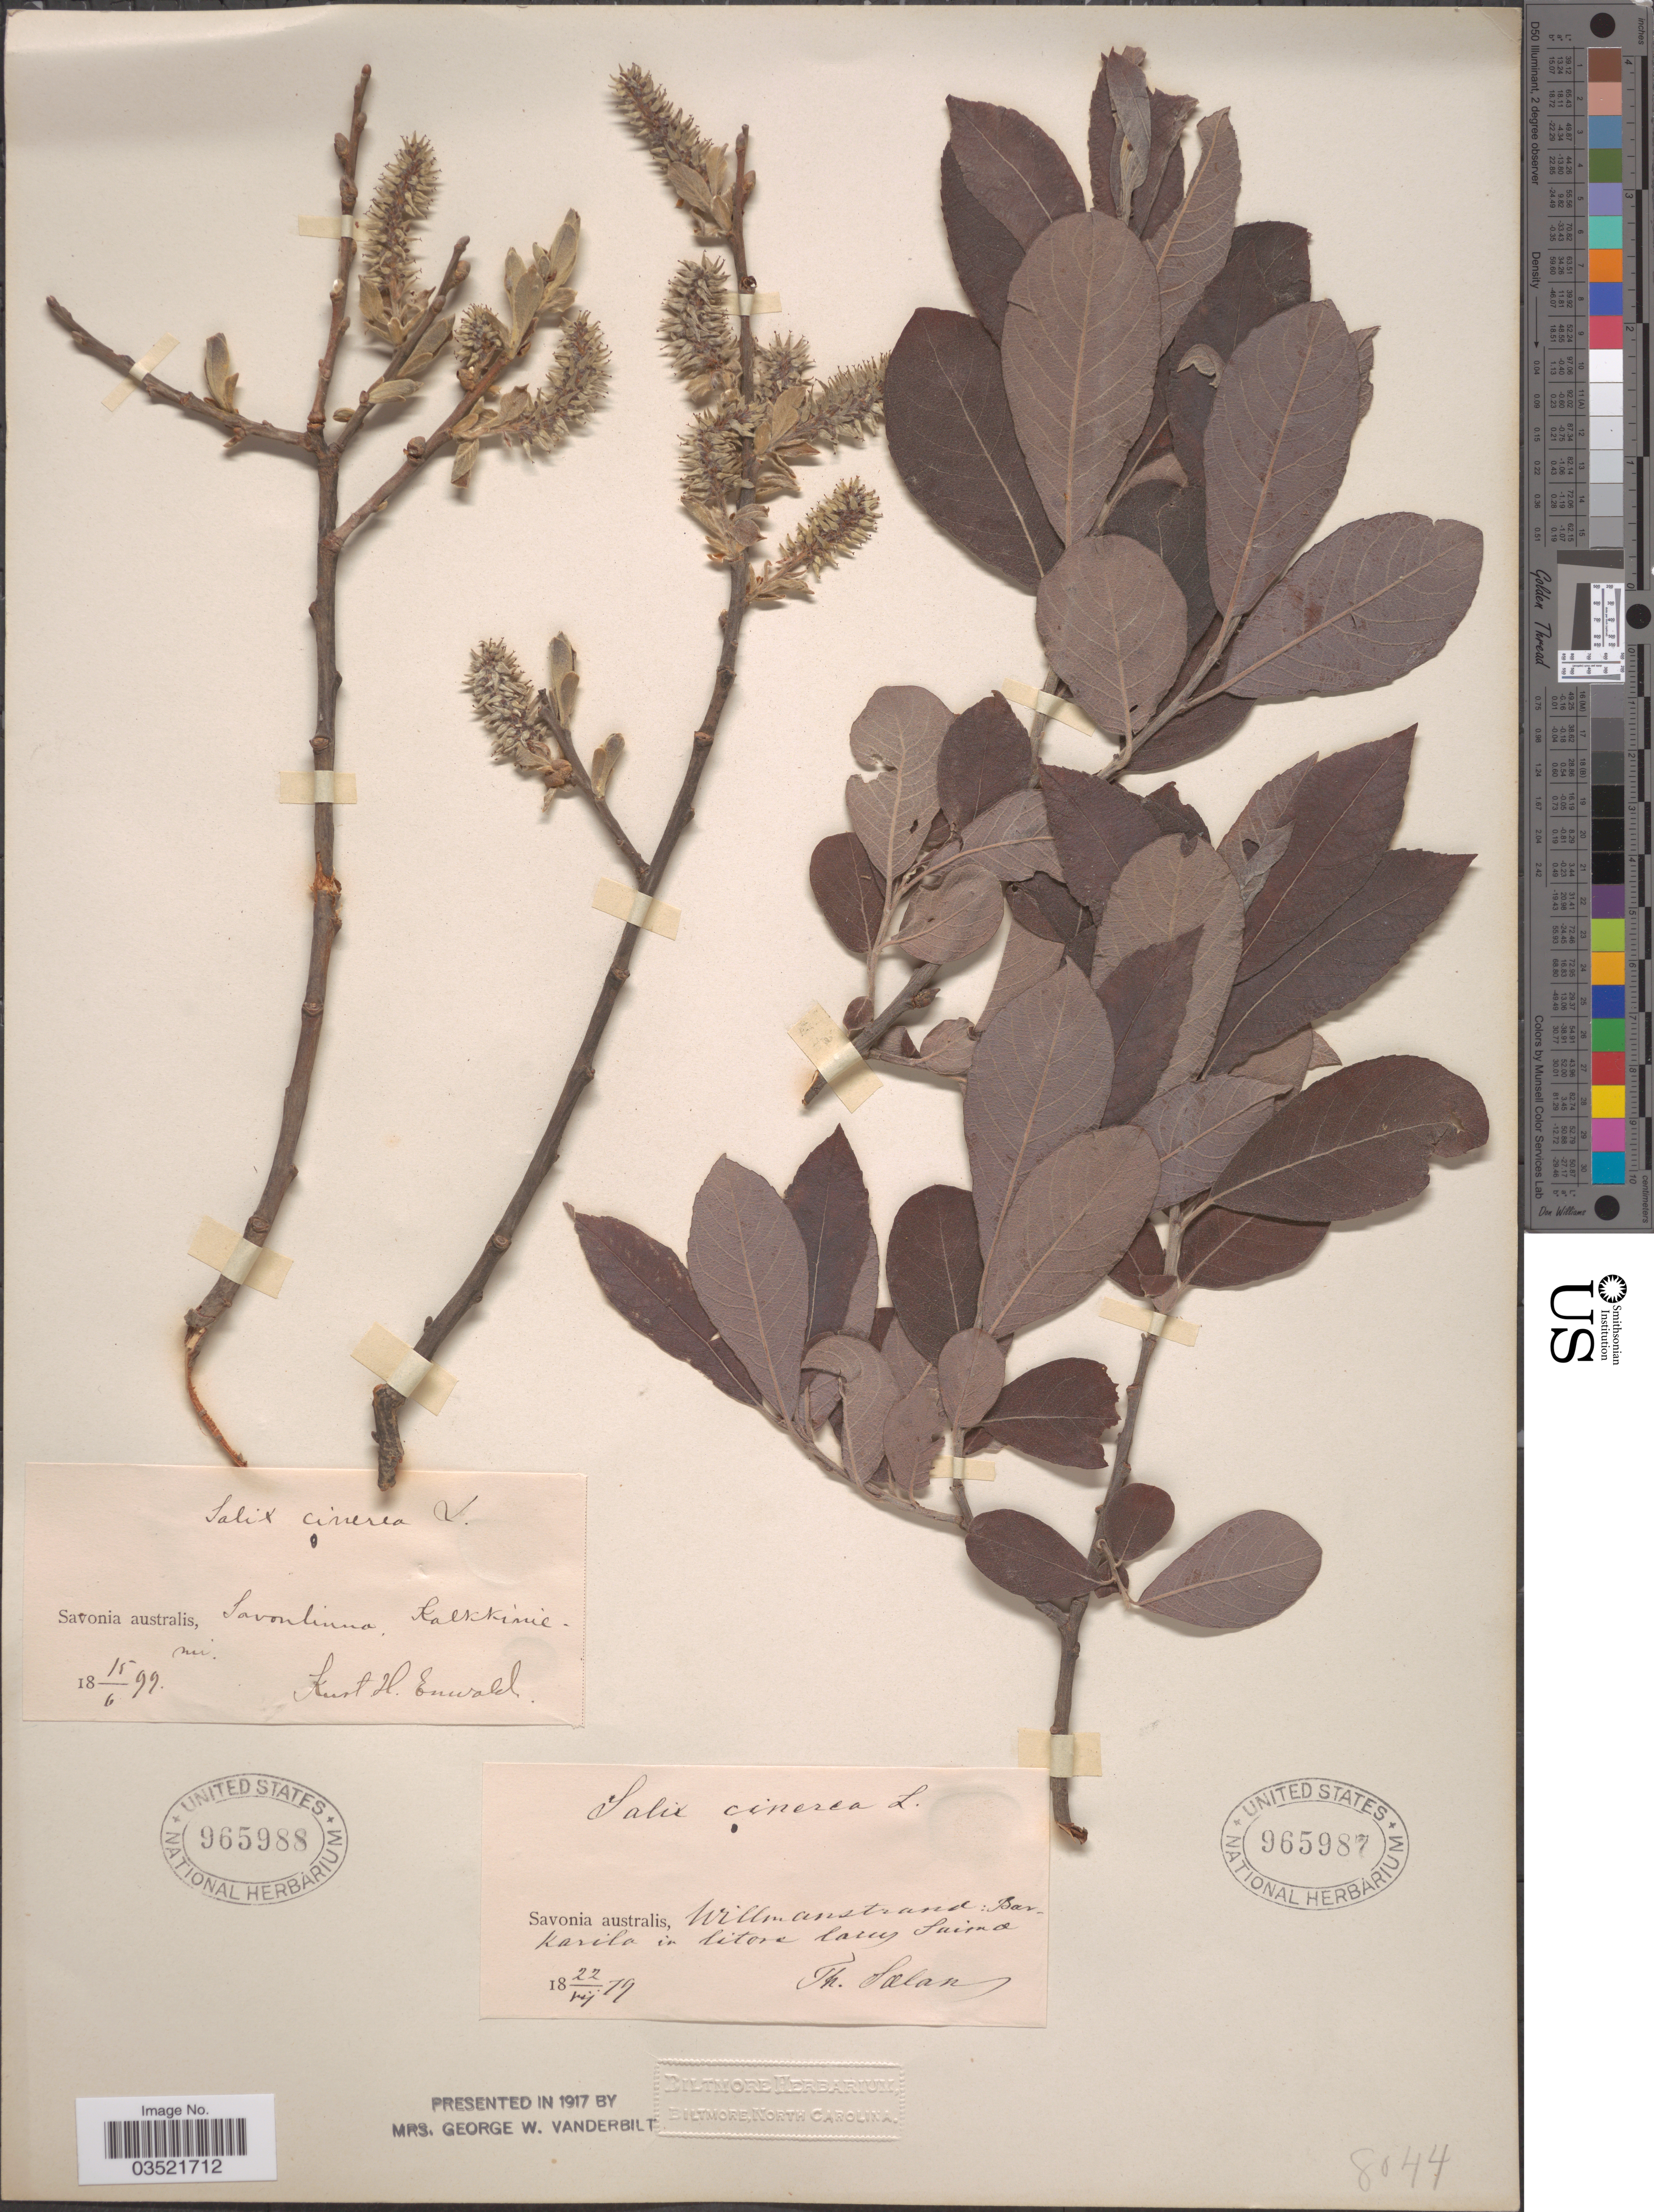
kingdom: Plantae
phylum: Tracheophyta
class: Magnoliopsida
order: Malpighiales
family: Salicaceae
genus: Salix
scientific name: Salix cinerea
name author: L.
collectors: T. Salan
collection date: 1879-07-22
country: Finland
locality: Savonia australis, Willmanstrand: Barkarila in litors lauy [interpreted] Saima.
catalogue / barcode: US 965987-2